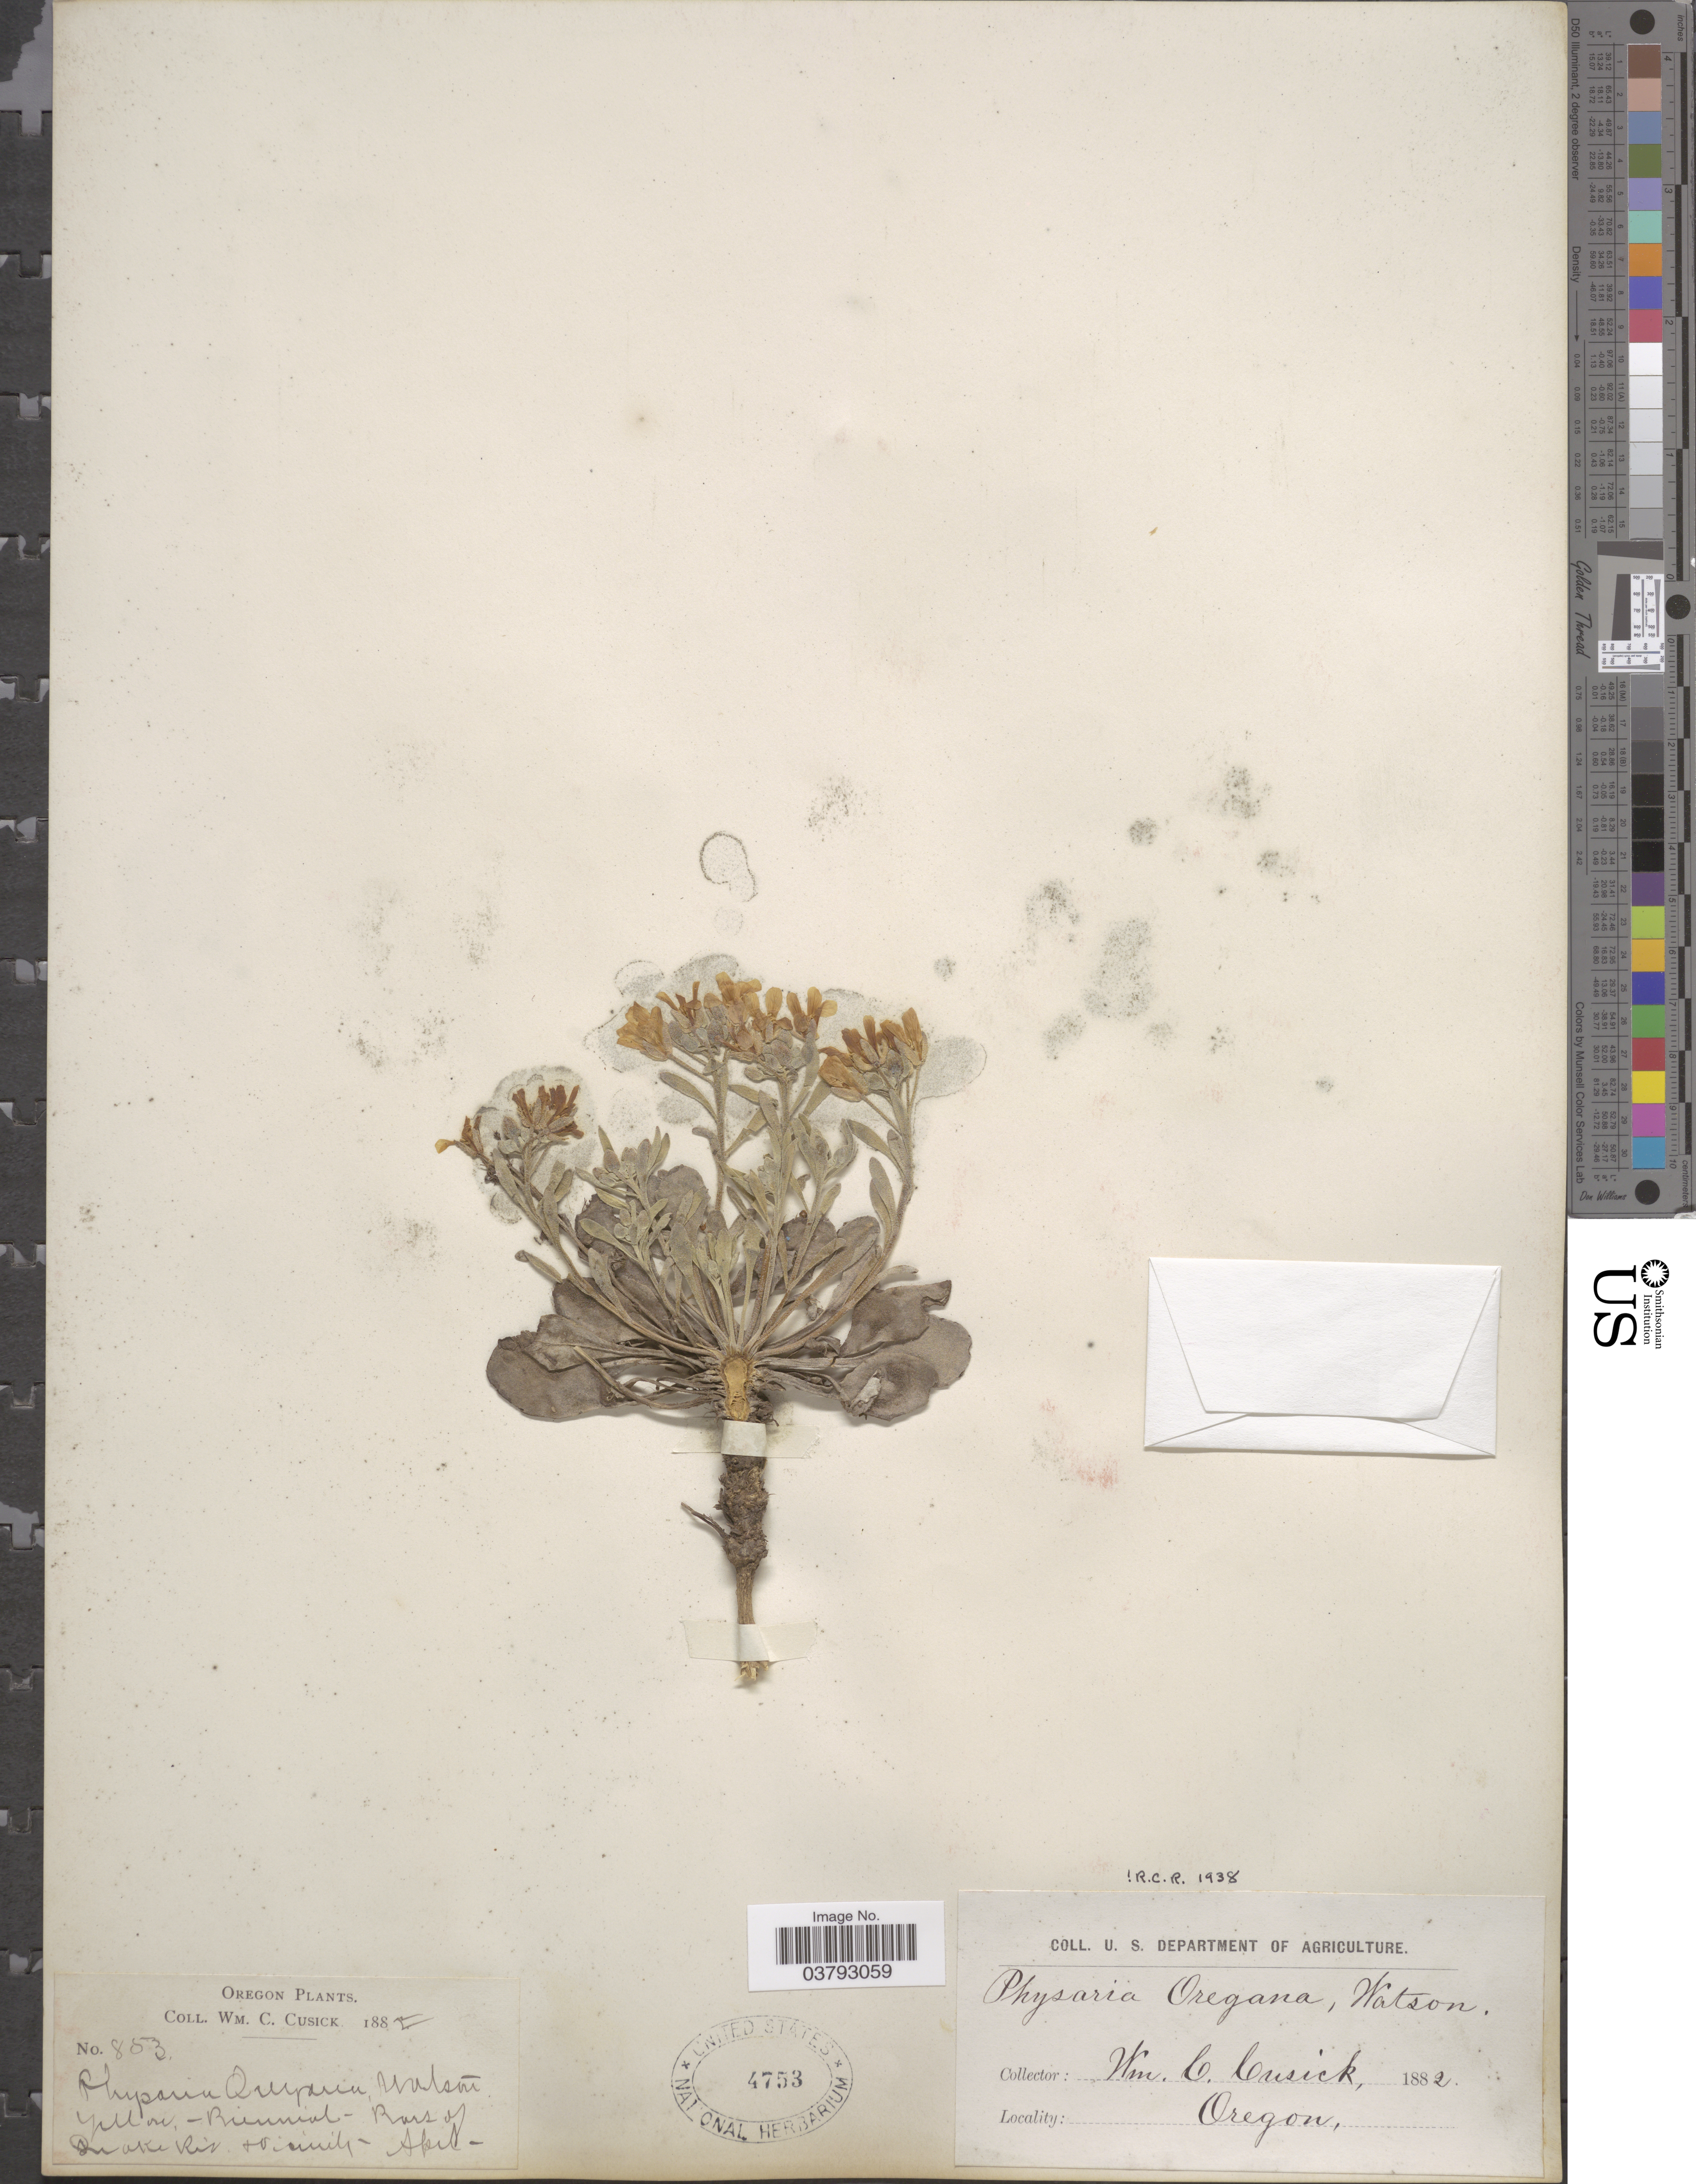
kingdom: Plantae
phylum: Tracheophyta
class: Magnoliopsida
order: Brassicales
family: Brassicaceae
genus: Physaria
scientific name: Physaria oregona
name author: S. Watson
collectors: W. C. Cusick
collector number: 853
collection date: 1882-04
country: United States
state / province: Oregon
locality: Bars of Snake Riv. & vicinity.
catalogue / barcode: US 4753